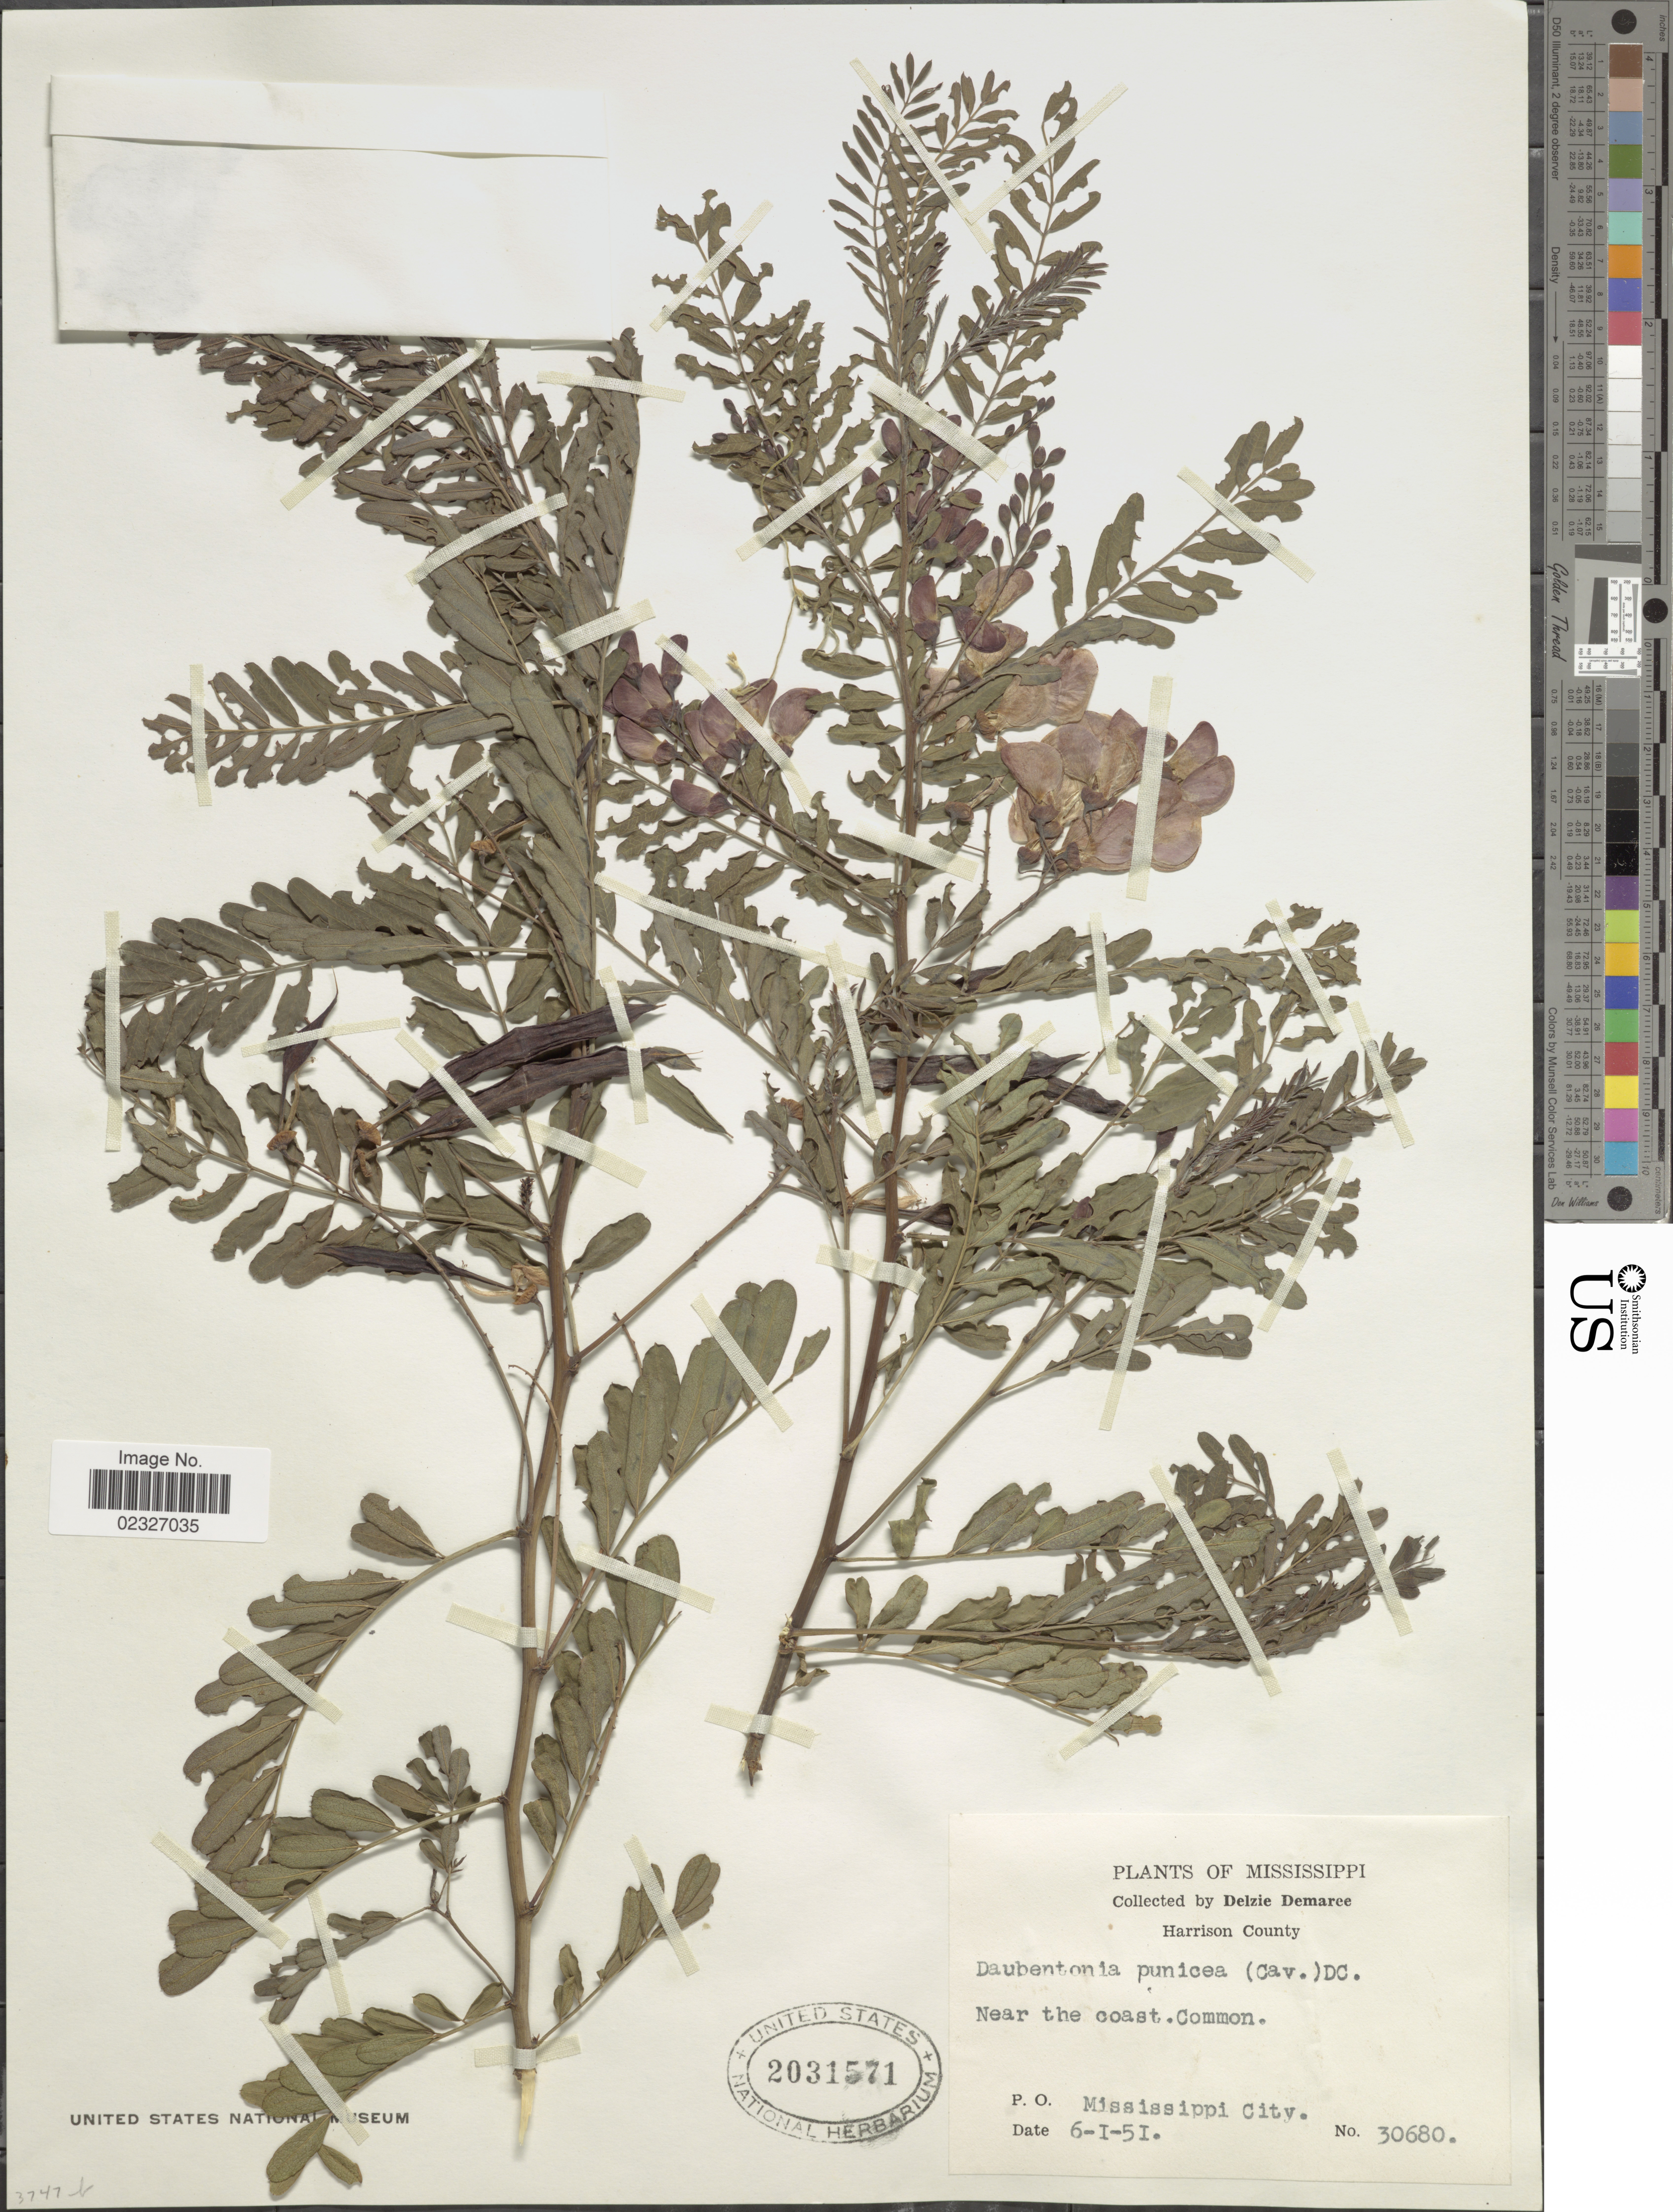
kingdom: Plantae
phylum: Tracheophyta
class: Magnoliopsida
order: Fabales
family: Fabaceae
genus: Sesbania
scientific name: Sesbania punicea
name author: (Cav.) Benth.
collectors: D. Demaree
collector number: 30680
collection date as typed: Transcribed d/m/y: 1/6/51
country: United States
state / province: Mississippi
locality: Harrison County, Mississippi City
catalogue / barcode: US 2031571